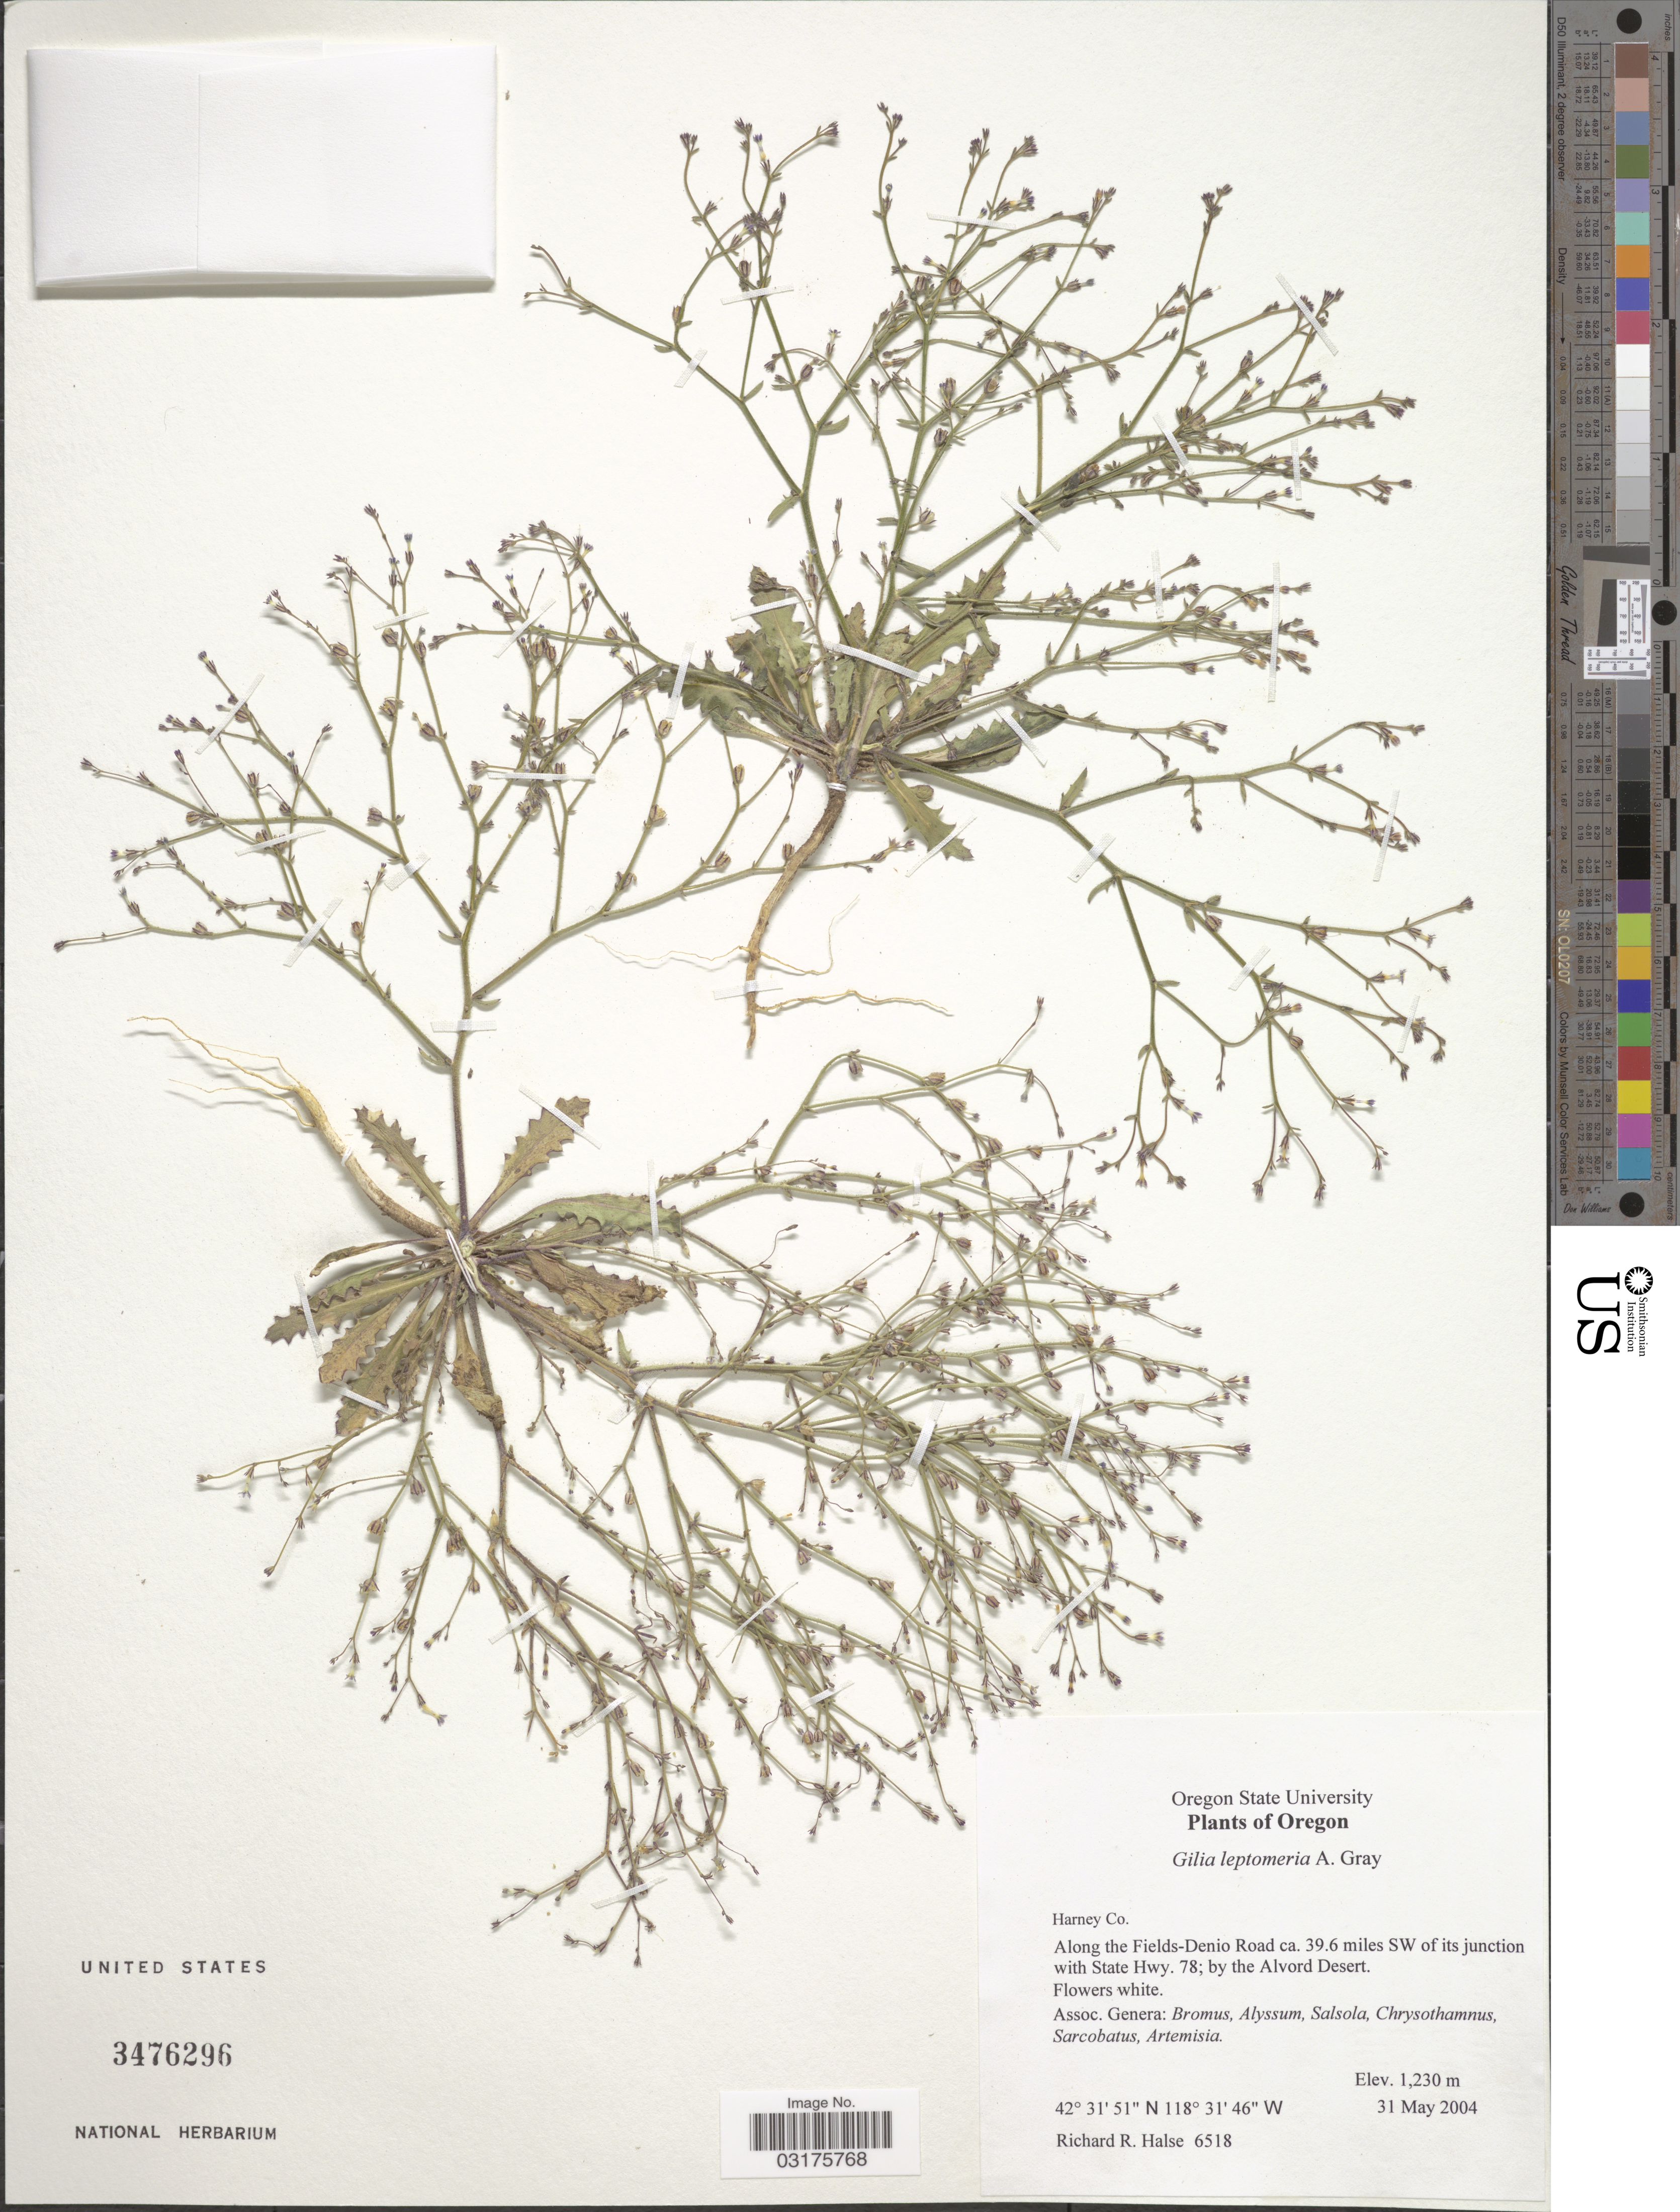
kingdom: Plantae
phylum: Tracheophyta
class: Magnoliopsida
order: Ericales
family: Polemoniaceae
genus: Aliciella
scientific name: Aliciella leptomeria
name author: (A. Gray) J.M. Porter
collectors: R. Halse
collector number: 6518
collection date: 2004-05-31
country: United States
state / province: Oregon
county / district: Harney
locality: Harney Co. Along the Fields-Denio Road ca. 39.6 miles SW of its junction with State Hwy. 78; by the Alvord Desert.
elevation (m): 1230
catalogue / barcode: US 3476296